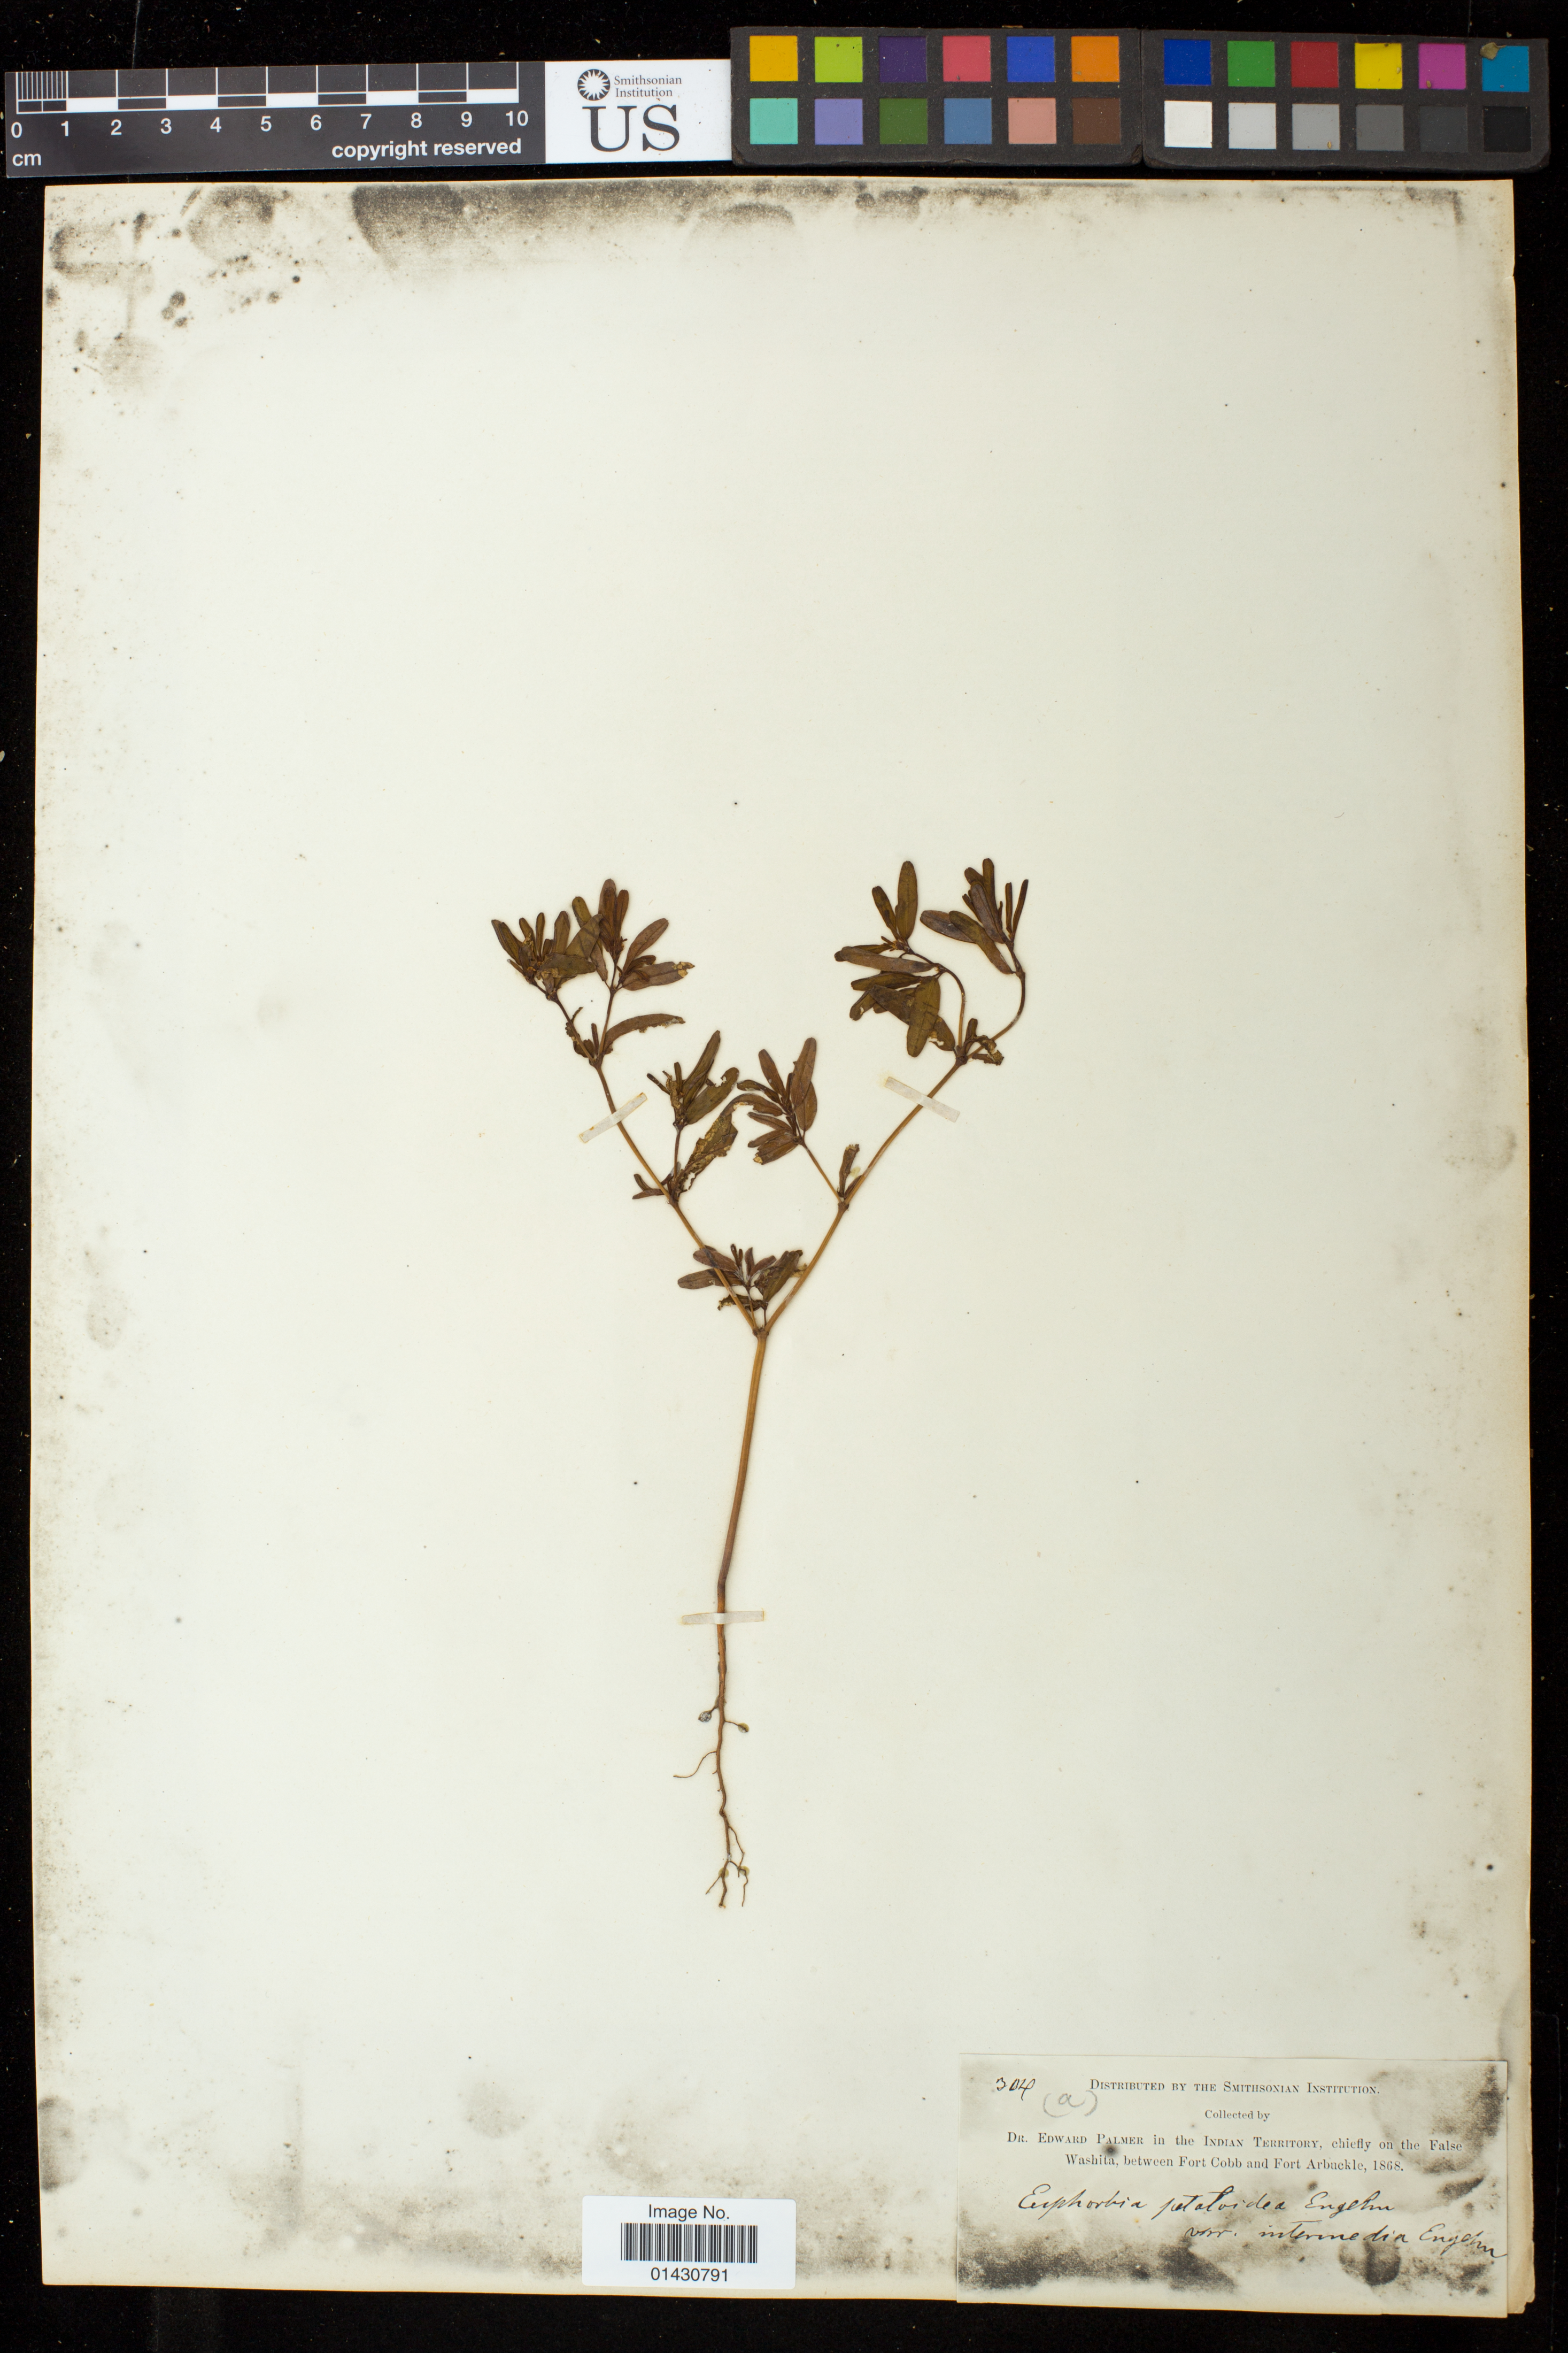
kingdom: Plantae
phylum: Tracheophyta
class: Magnoliopsida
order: Malpighiales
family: Euphorbiaceae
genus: Euphorbia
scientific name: Euphorbia missurica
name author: Raf.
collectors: E. Palmer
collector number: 304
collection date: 1868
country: United States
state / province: Oklahoma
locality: Indian Territory, chiefly on the False Washita, between Fort Cobb and Fort Arbuckle